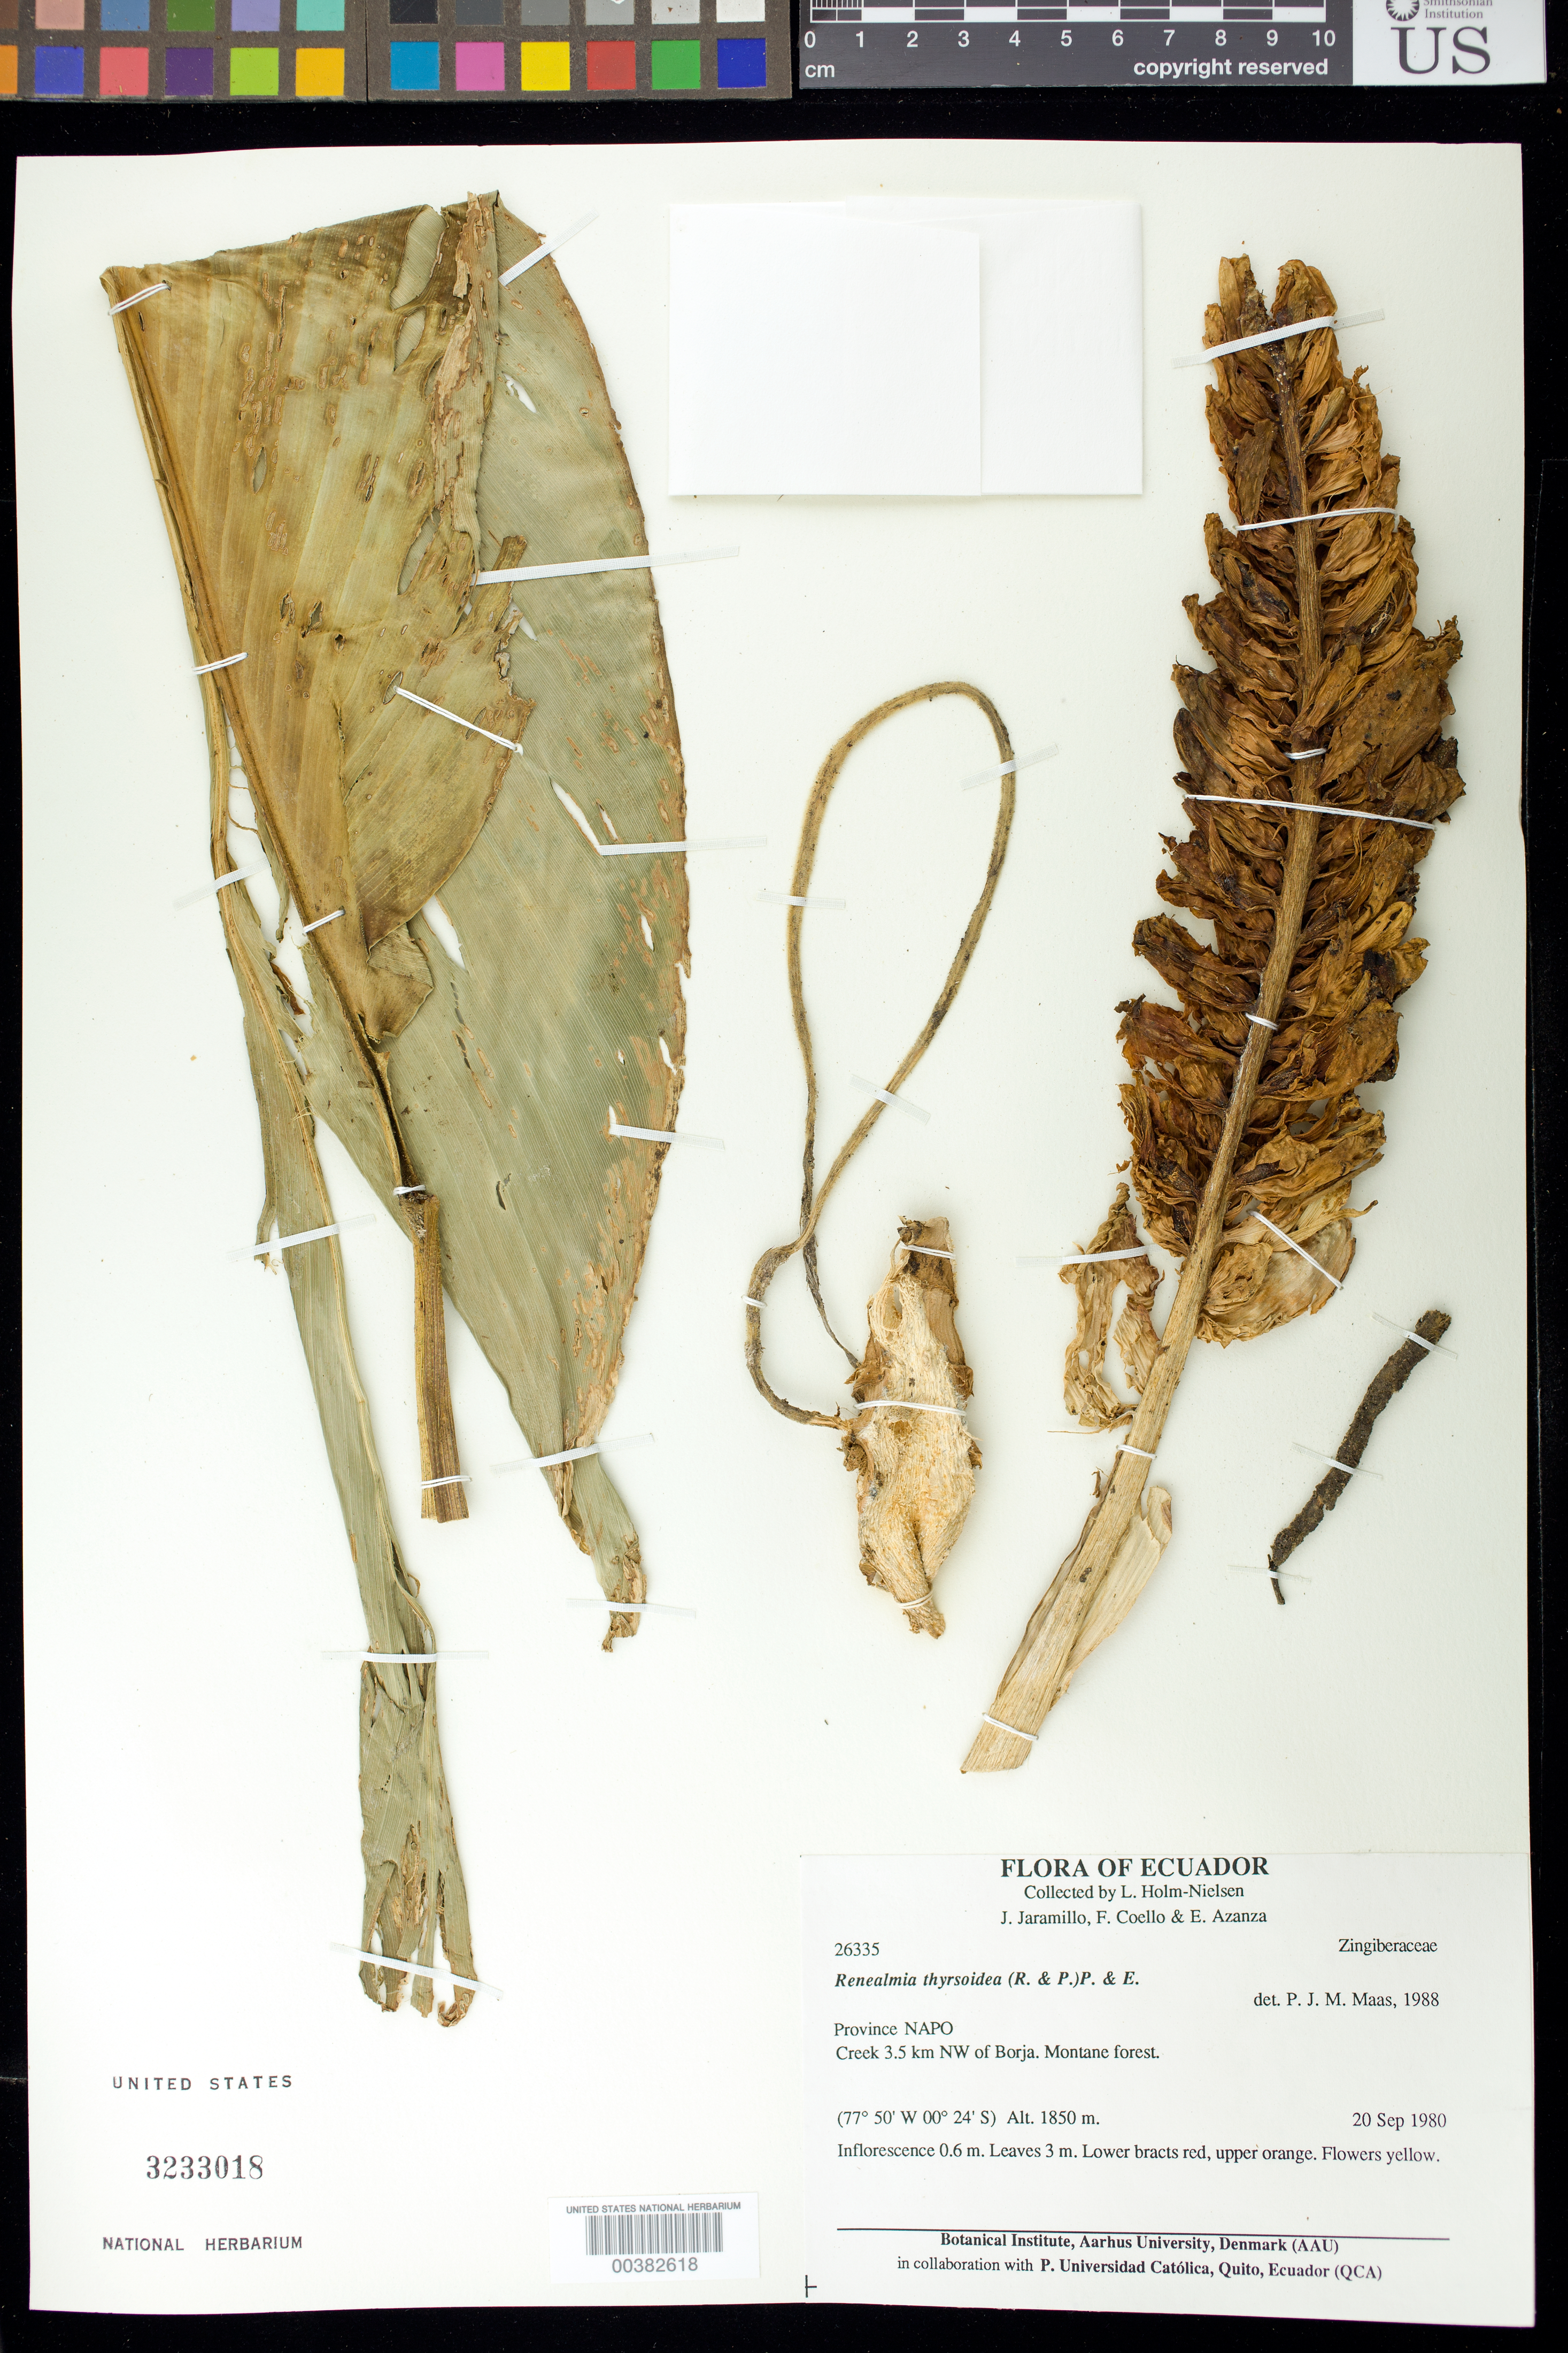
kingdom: Plantae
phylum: Tracheophyta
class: Liliopsida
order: Zingiberales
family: Zingiberaceae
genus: Renealmia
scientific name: Renealmia thyrsoidea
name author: (Ruiz & Pav.) Poepp. & Endl.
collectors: J. L. Jaramillo, F. Coello & E. Asanza C.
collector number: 26335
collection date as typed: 20 Sep 1980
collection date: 1980-09-20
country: Ecuador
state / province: Napo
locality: Creek 3.5 km NW ofborja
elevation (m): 1850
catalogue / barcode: US 3233018